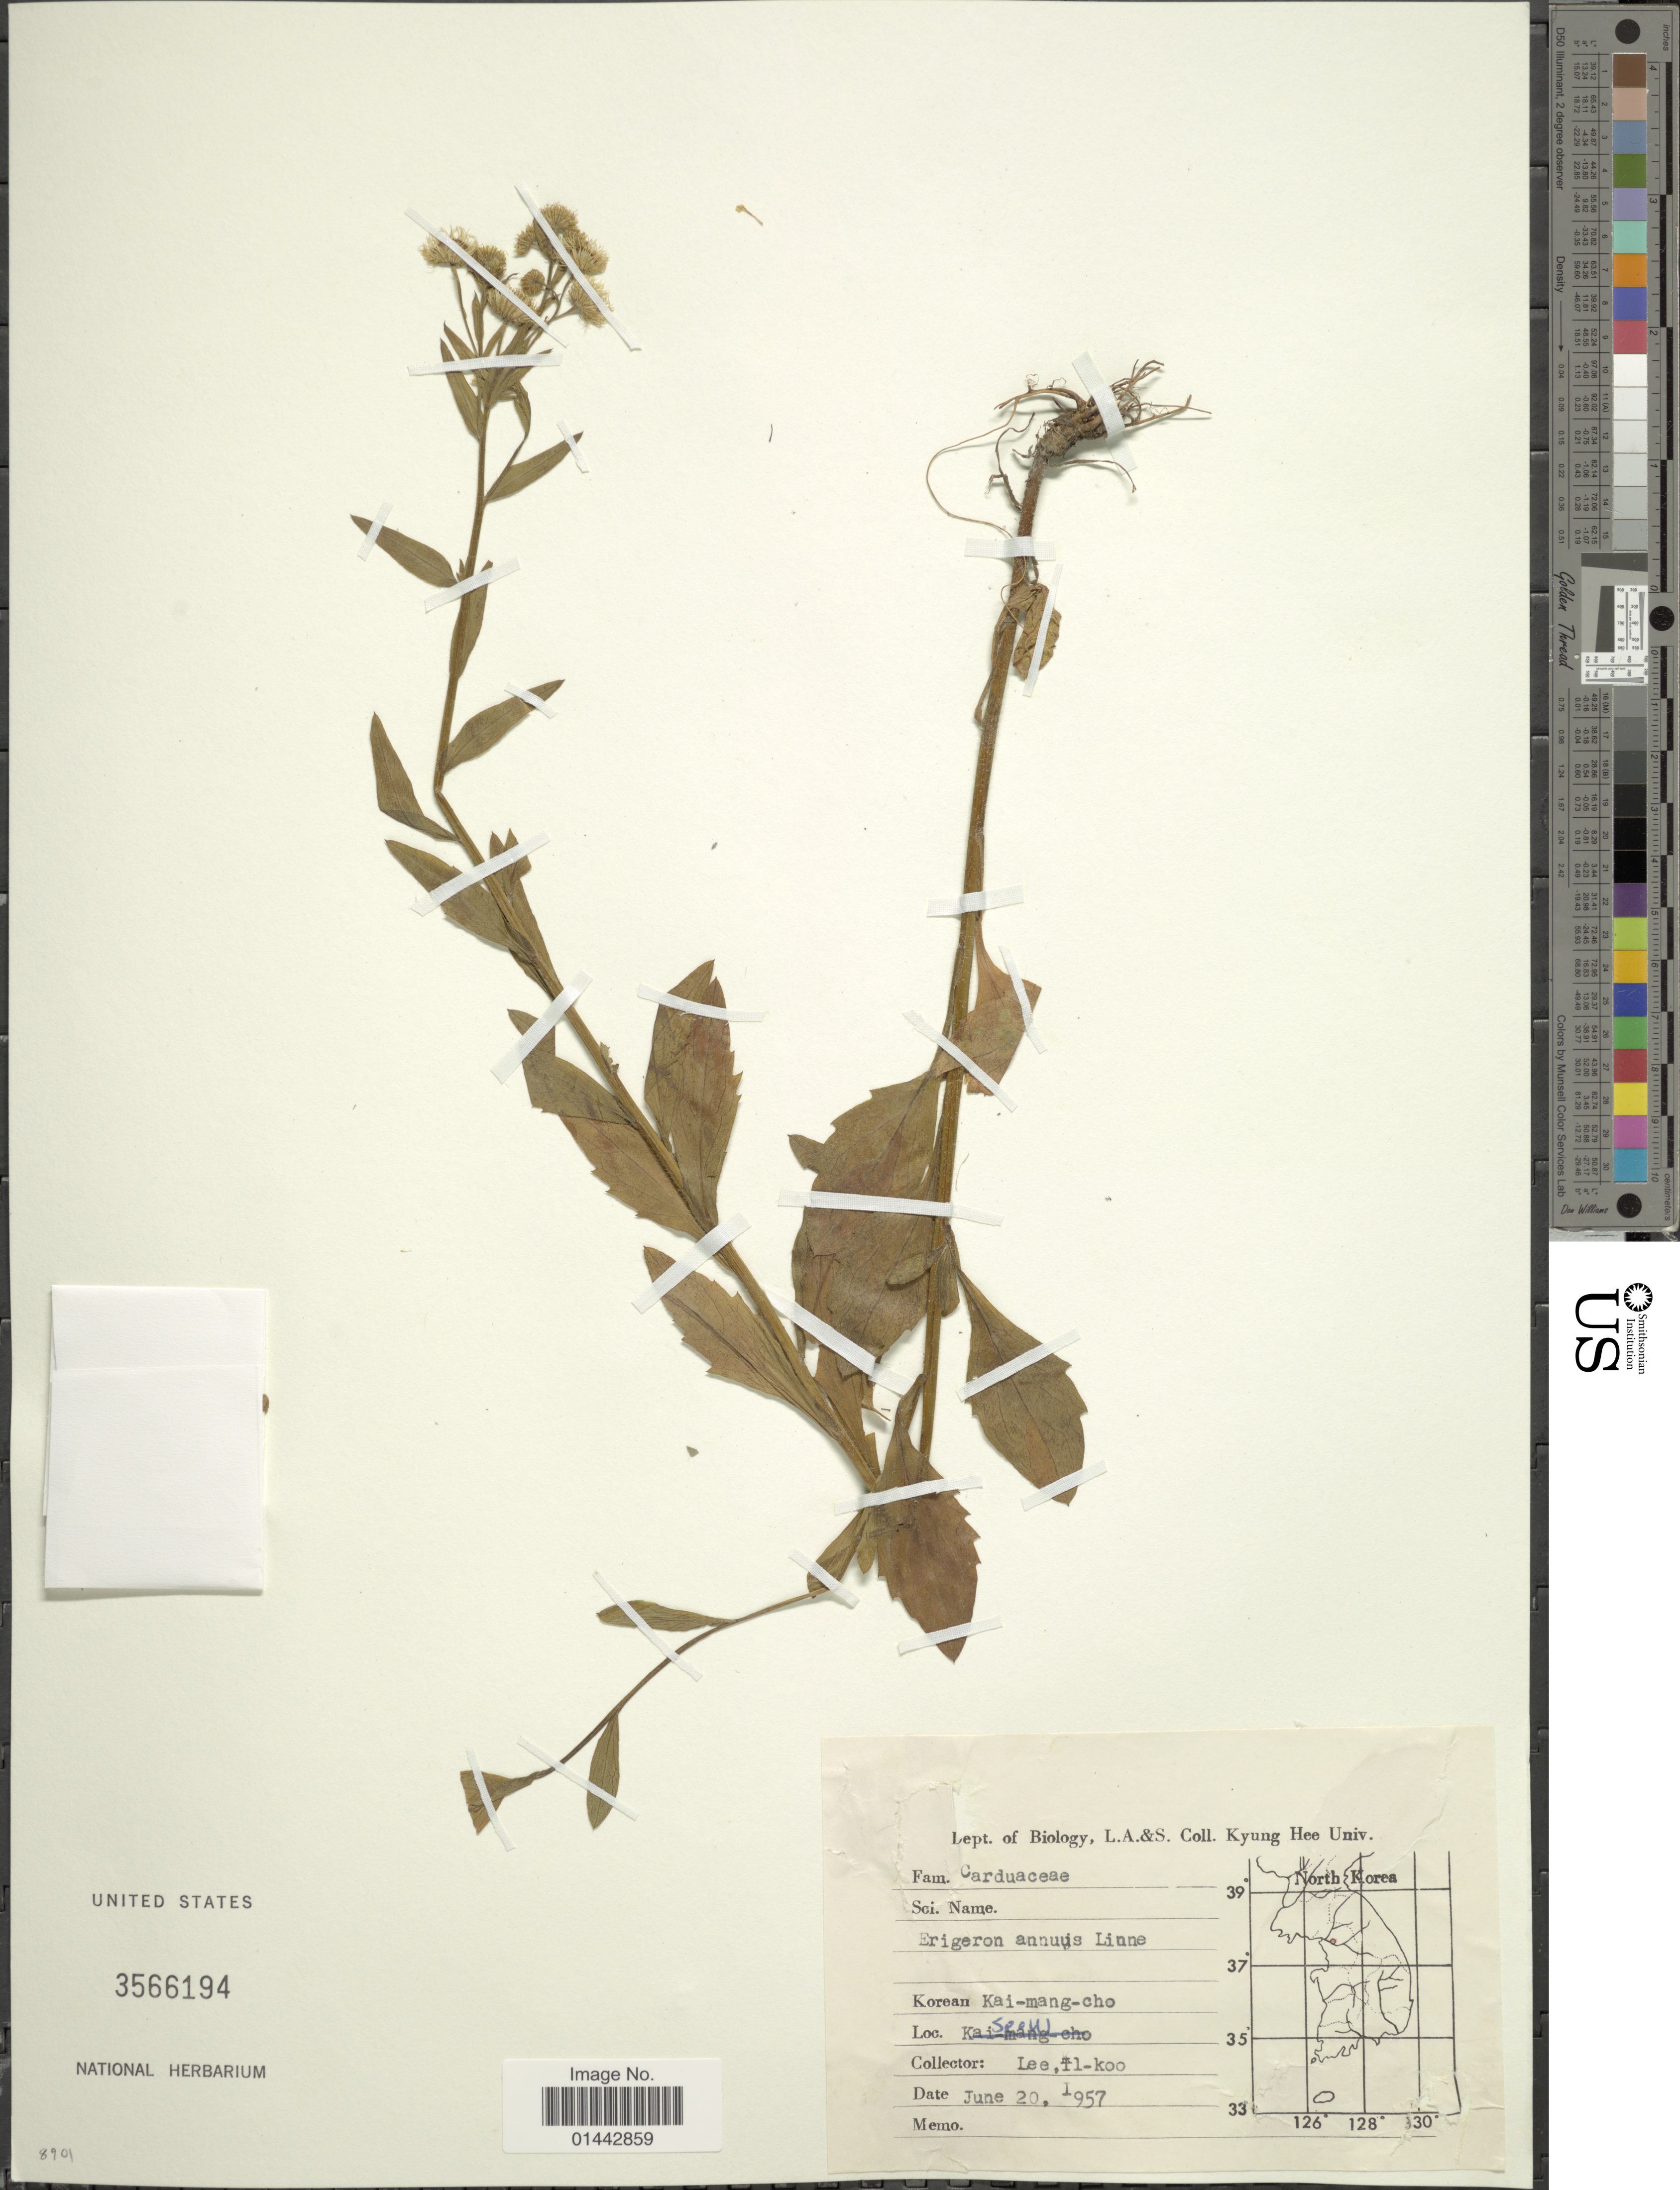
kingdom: Plantae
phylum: Tracheophyta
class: Magnoliopsida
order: Asterales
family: Asteraceae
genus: Erigeron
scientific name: Erigeron annuus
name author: (L.) Pers.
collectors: I. Lee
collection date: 1957-06-20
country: South Korea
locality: Seoul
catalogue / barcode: US 3566194